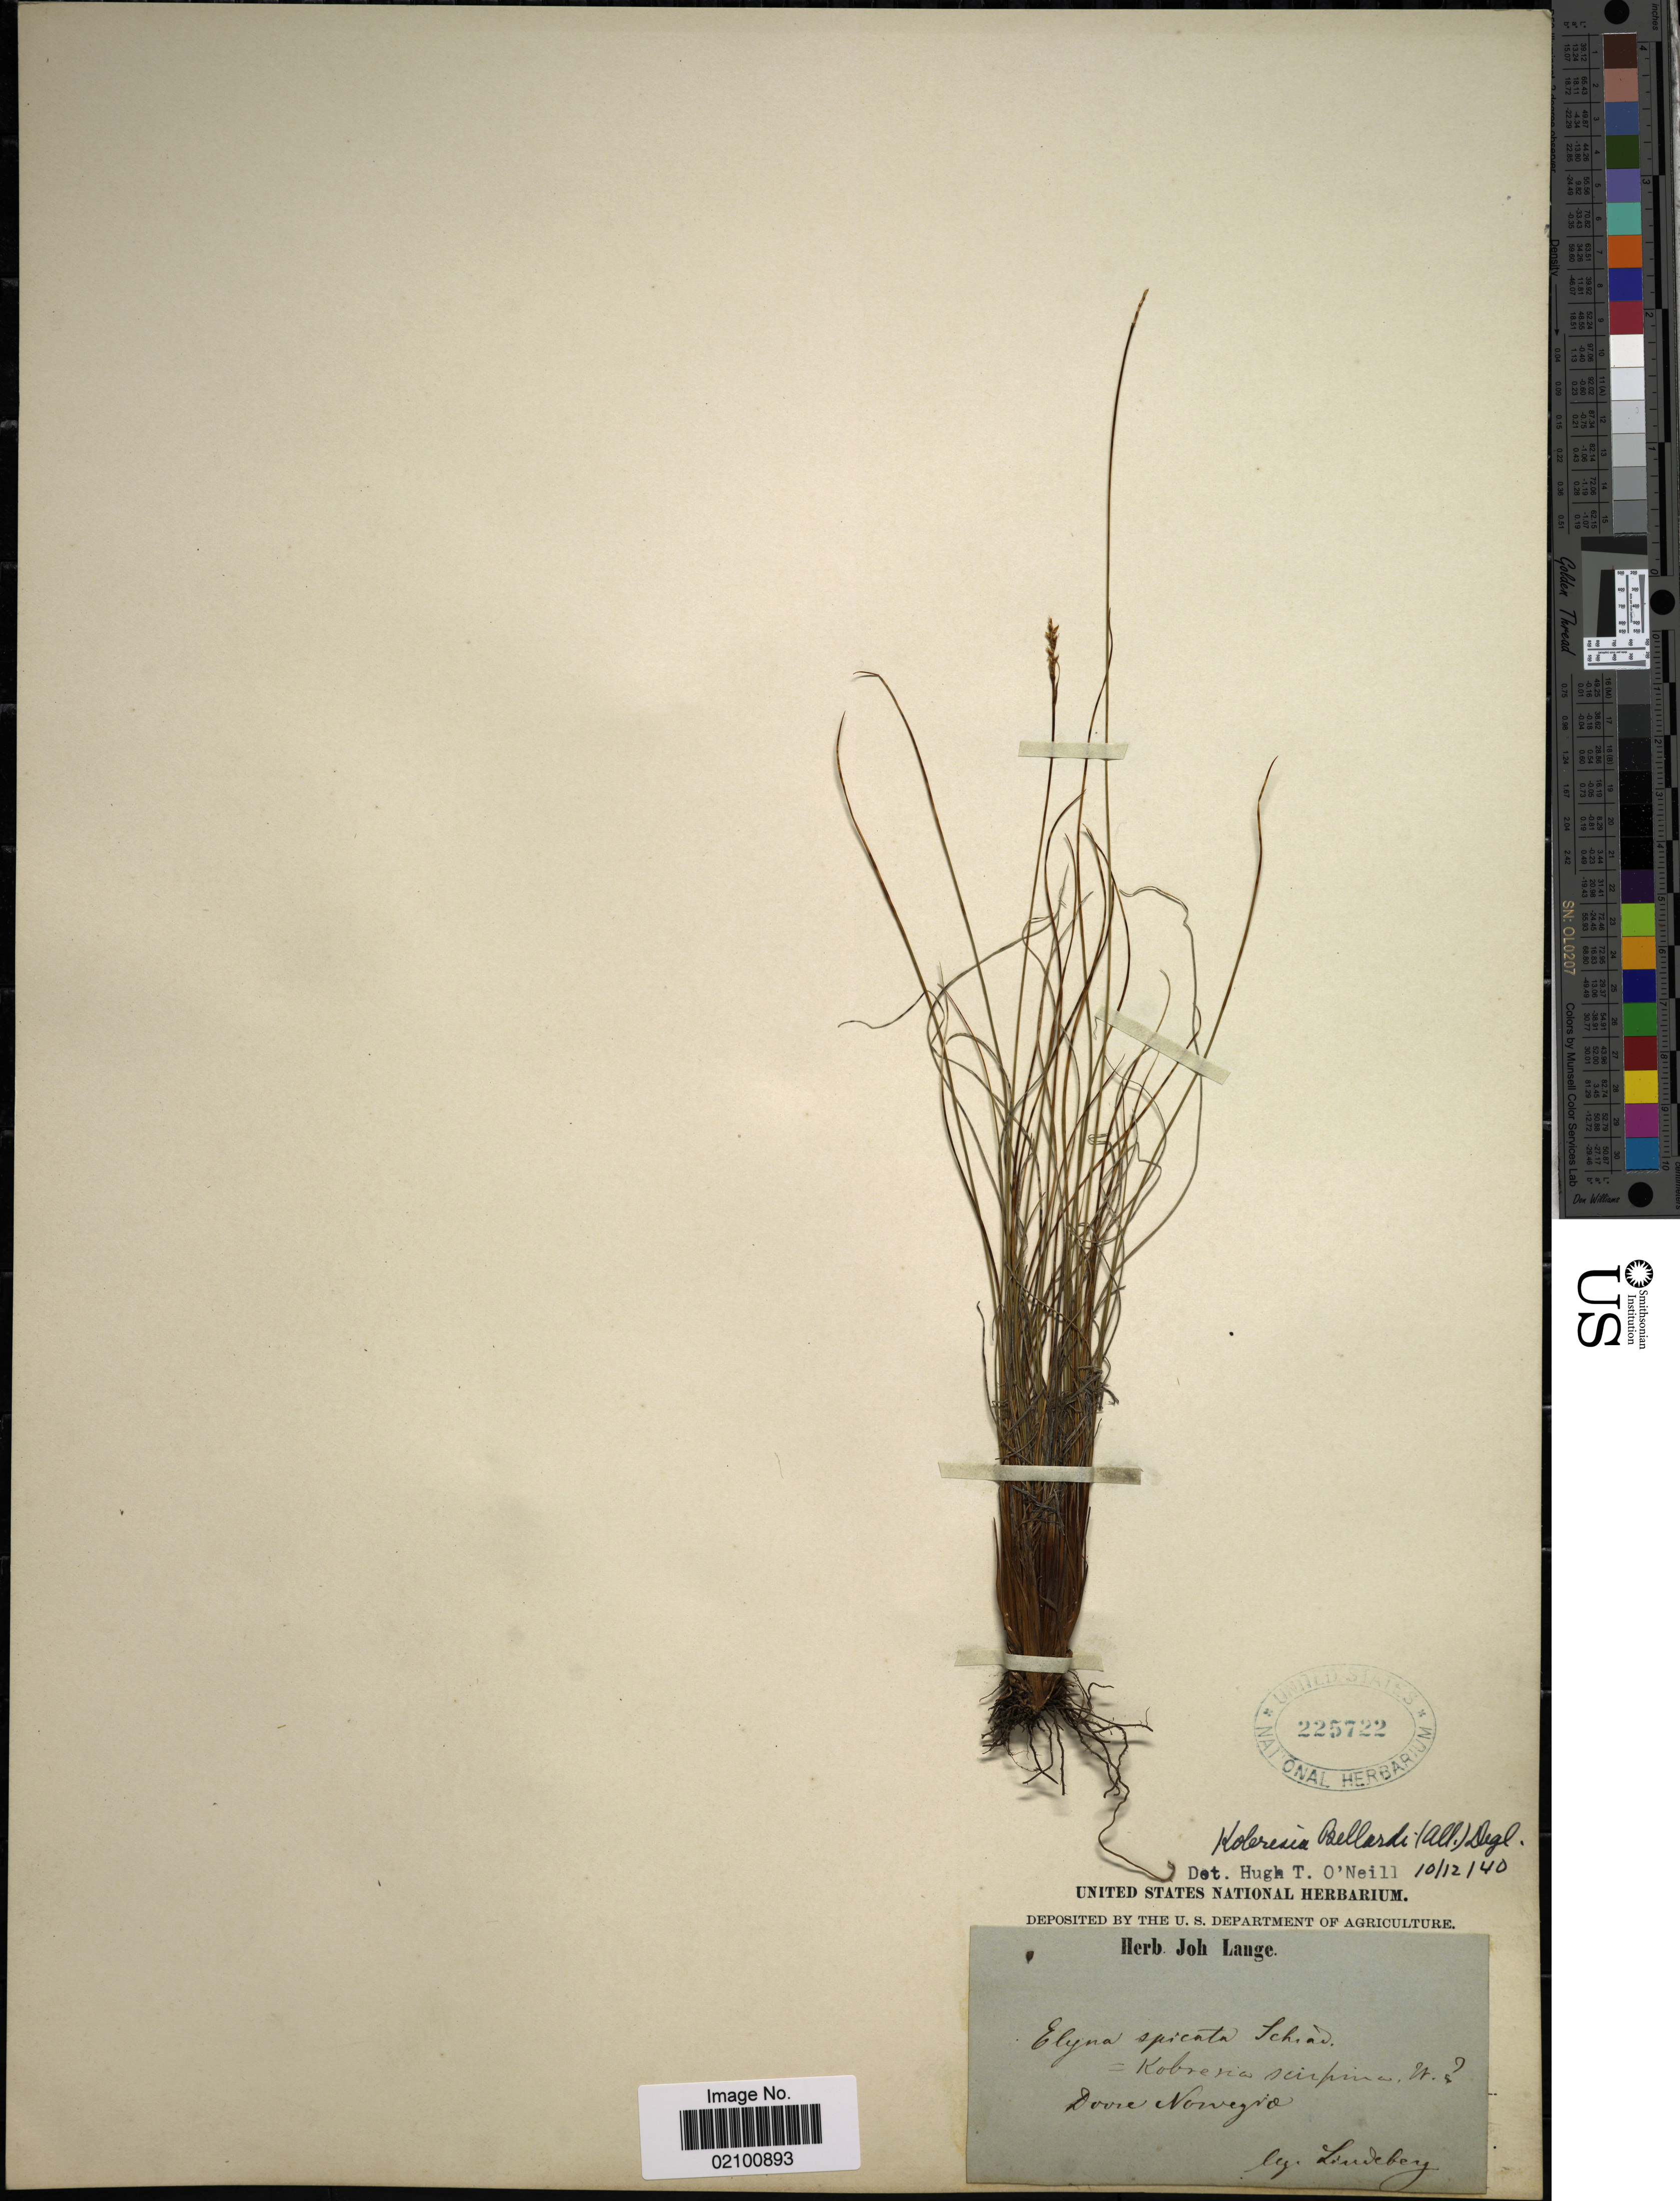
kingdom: Plantae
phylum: Tracheophyta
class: Liliopsida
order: Poales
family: Cyperaceae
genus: Carex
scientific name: Carex myosuroides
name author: Vill.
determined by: Strong, M. T., (US), Smithsonian Institution - National Museum of Natural History (UNITED STATES)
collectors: Lindeberg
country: Norway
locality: Dovre, Norwegia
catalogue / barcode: US 225722